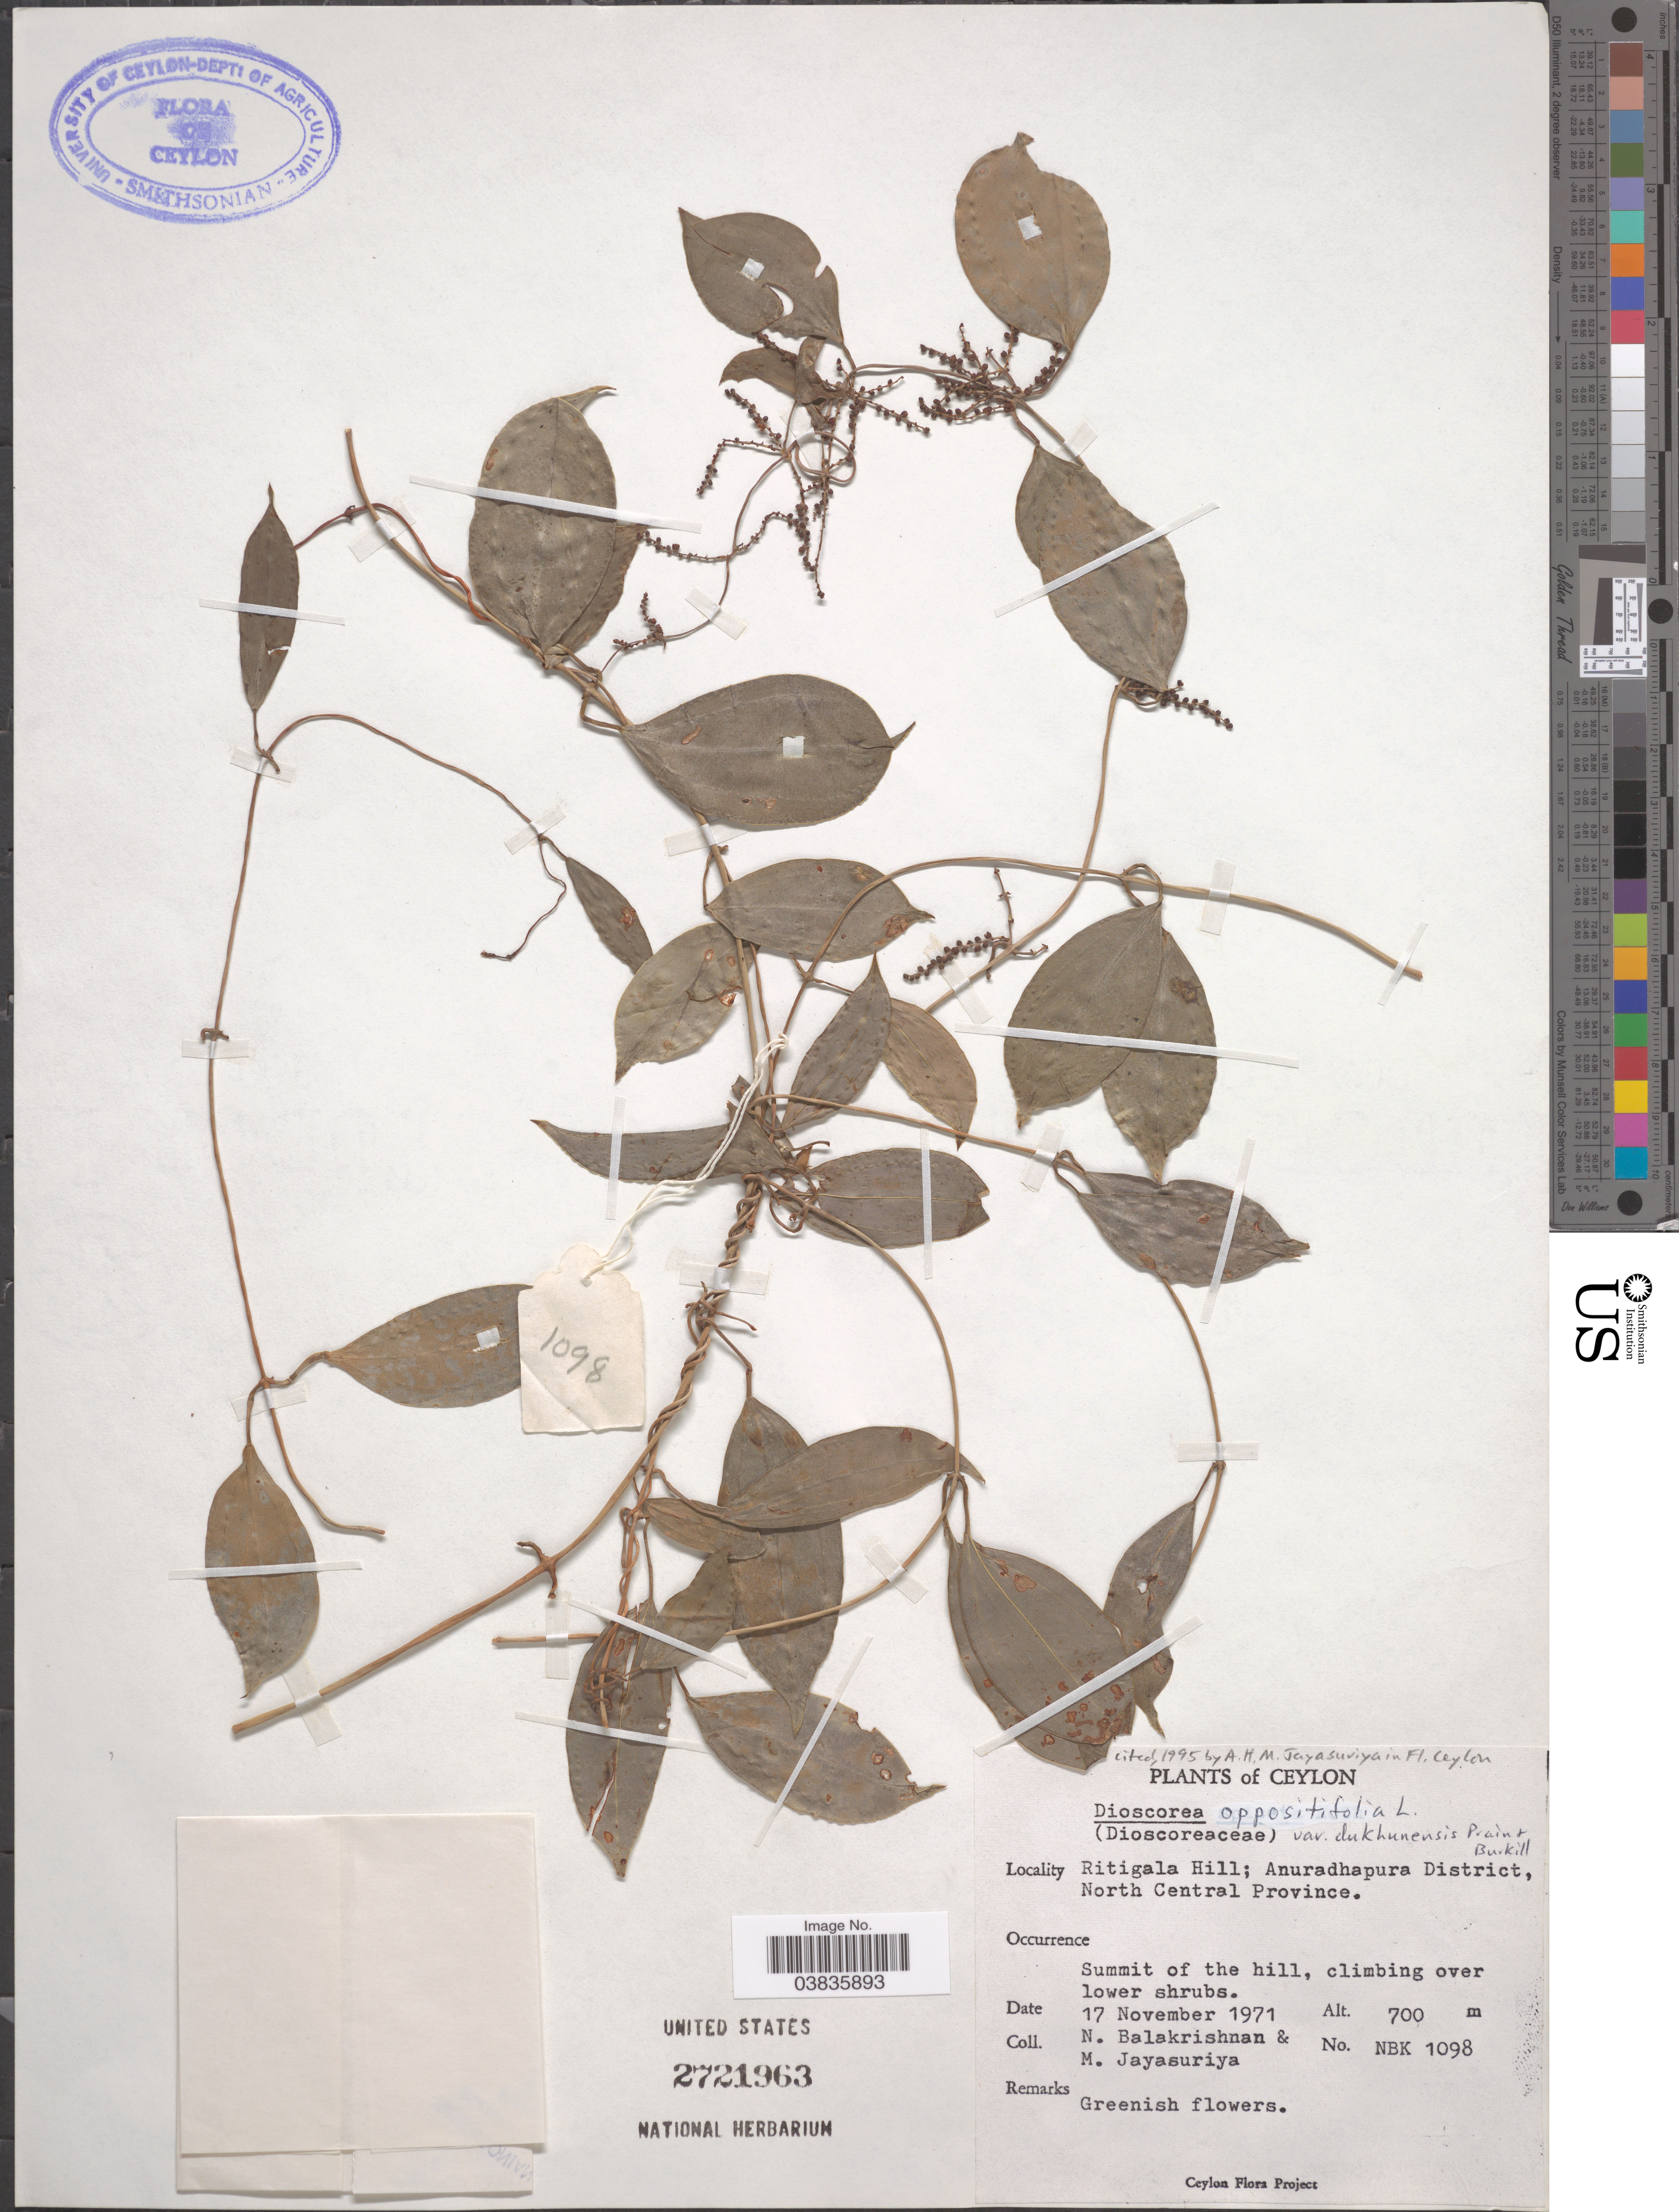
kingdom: Plantae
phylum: Tracheophyta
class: Liliopsida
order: Dioscoreales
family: Dioscoreaceae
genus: Dioscorea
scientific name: Dioscorea oppositifolia var. dukhunensis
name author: Prain & Burkill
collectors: N. Balakrishnan & M. Jayasuriya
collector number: NBK 1098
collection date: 1971-11-17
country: Sri Lanka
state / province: North Central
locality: Ceylon. Ritigala Hill; Anuradhapura District, North Central Province.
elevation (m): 700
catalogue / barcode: US 2721963